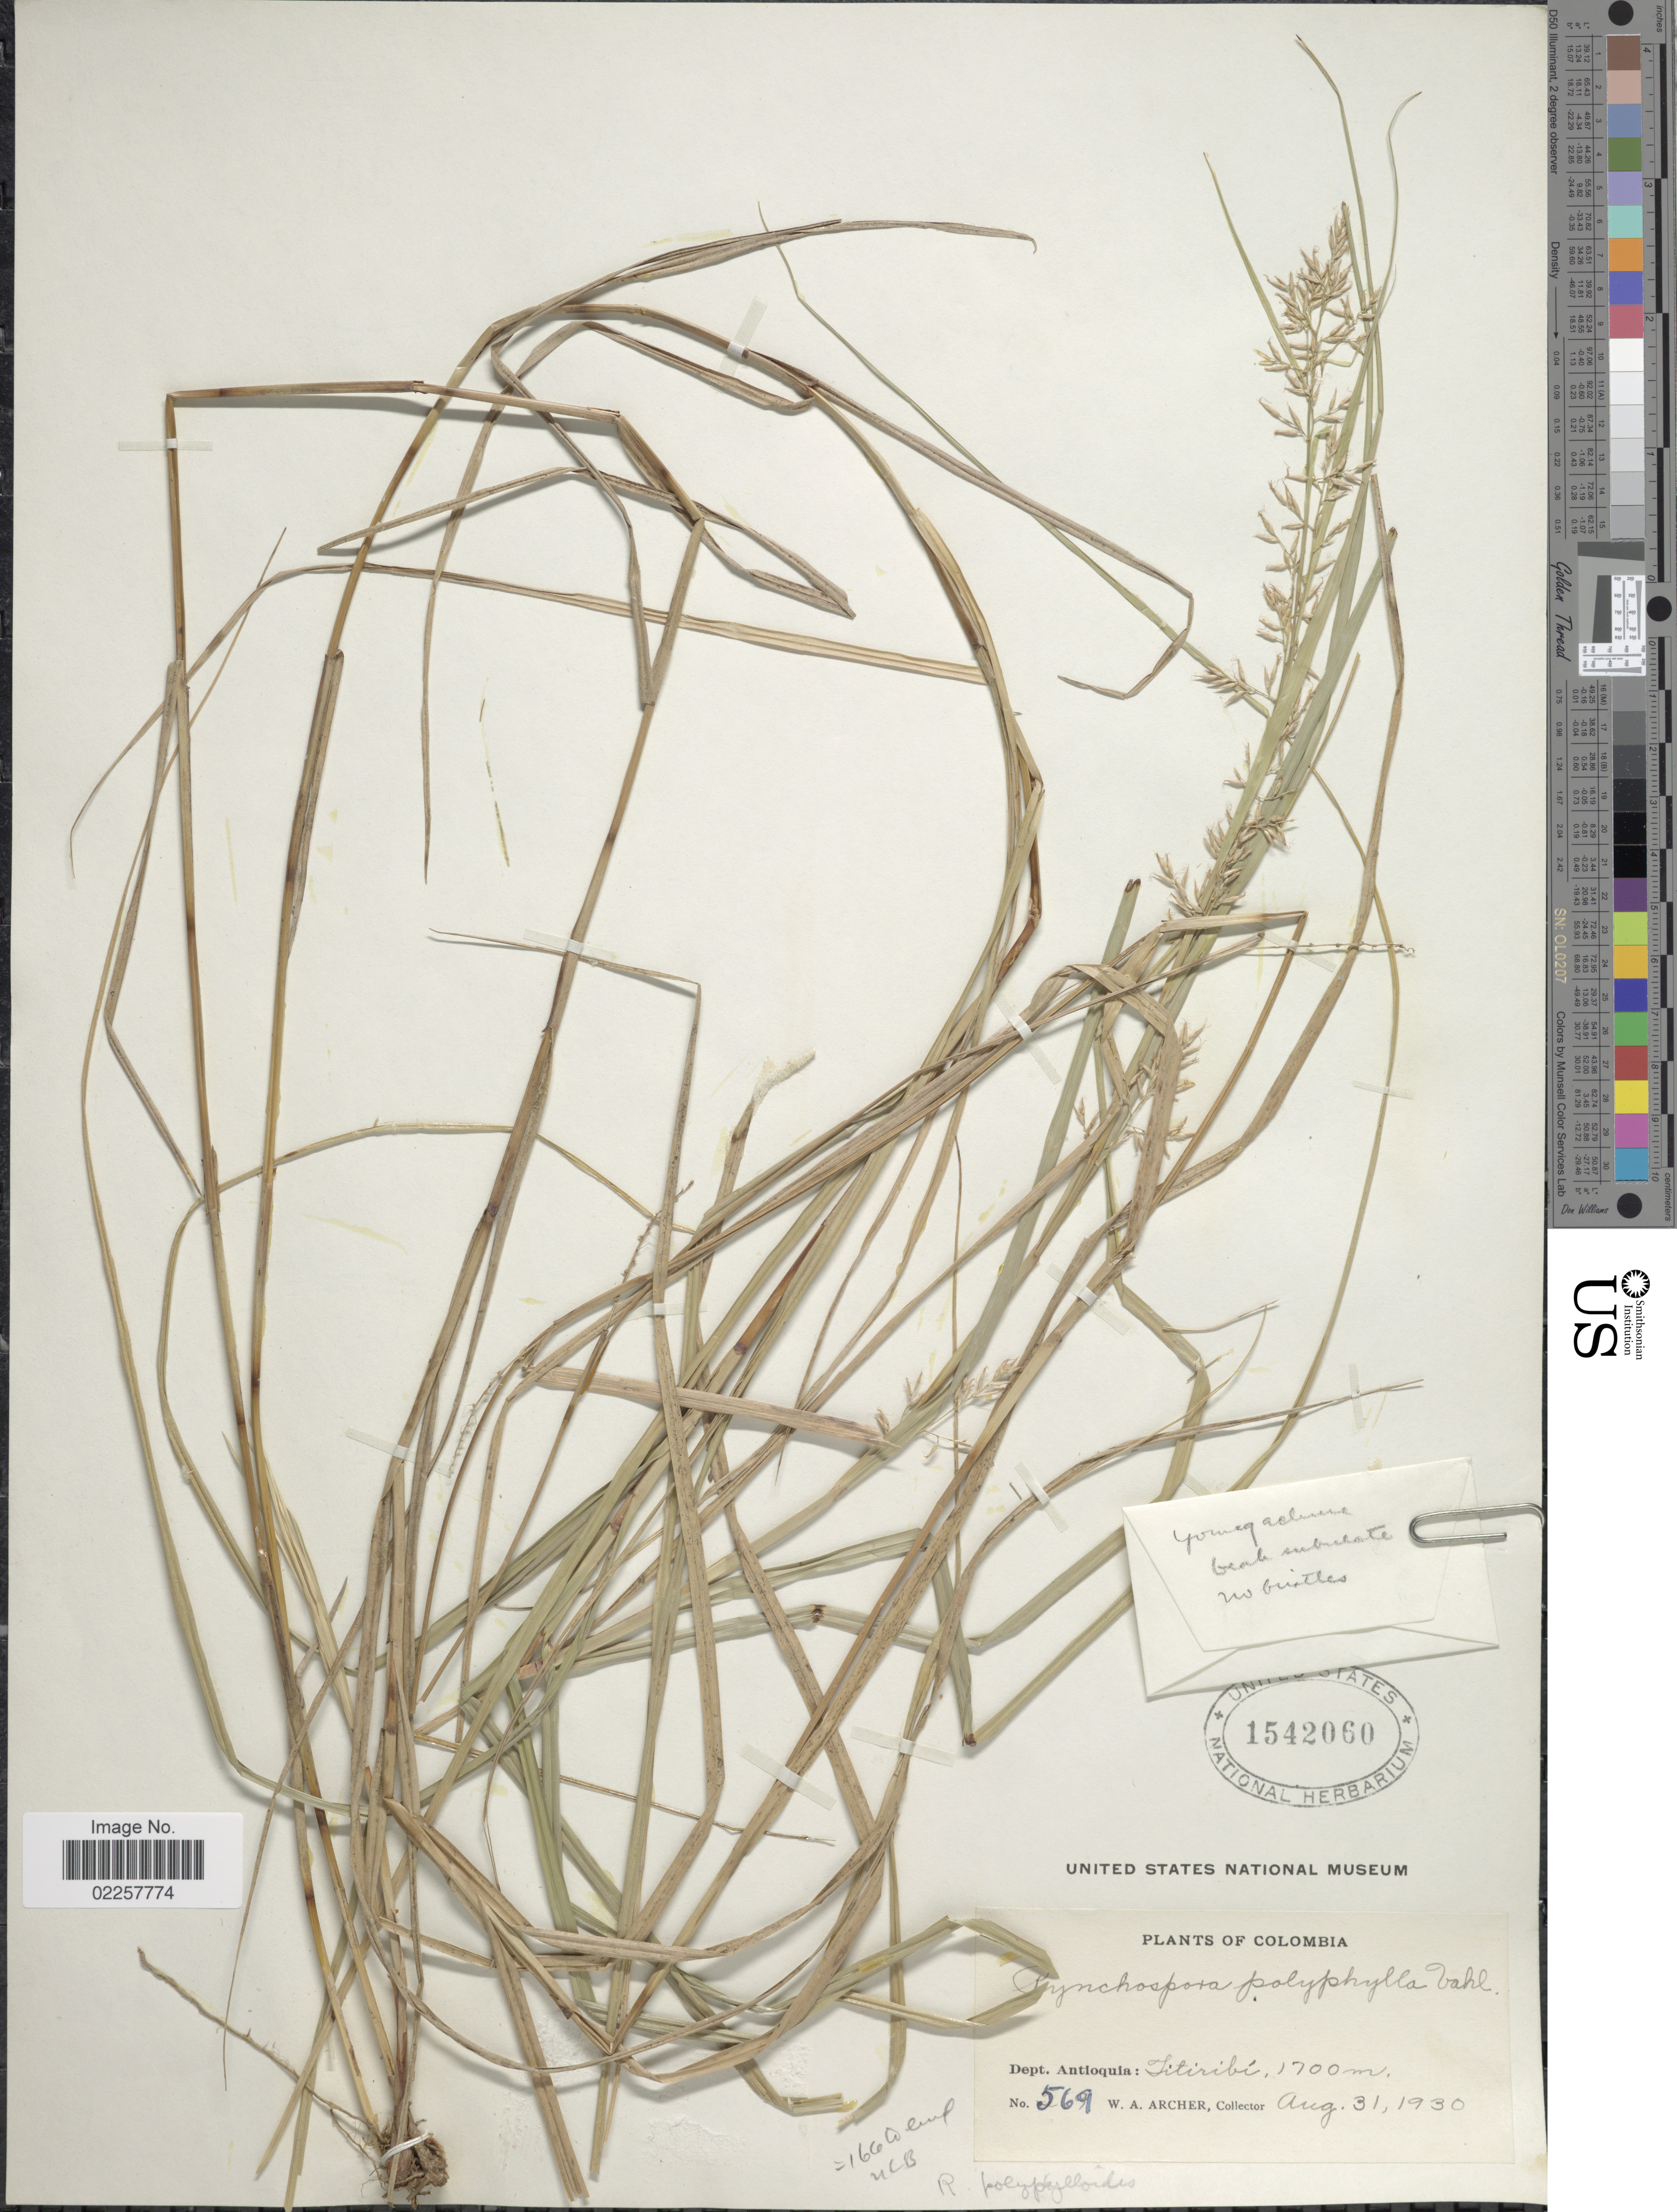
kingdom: Plantae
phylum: Tracheophyta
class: Liliopsida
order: Poales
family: Cyperaceae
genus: Rhynchospora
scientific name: Rhynchospora sp.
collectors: W. A. Archer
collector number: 569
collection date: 1930-08-31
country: Colombia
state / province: Antioquia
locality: Titiribi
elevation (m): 1700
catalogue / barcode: US 1542060